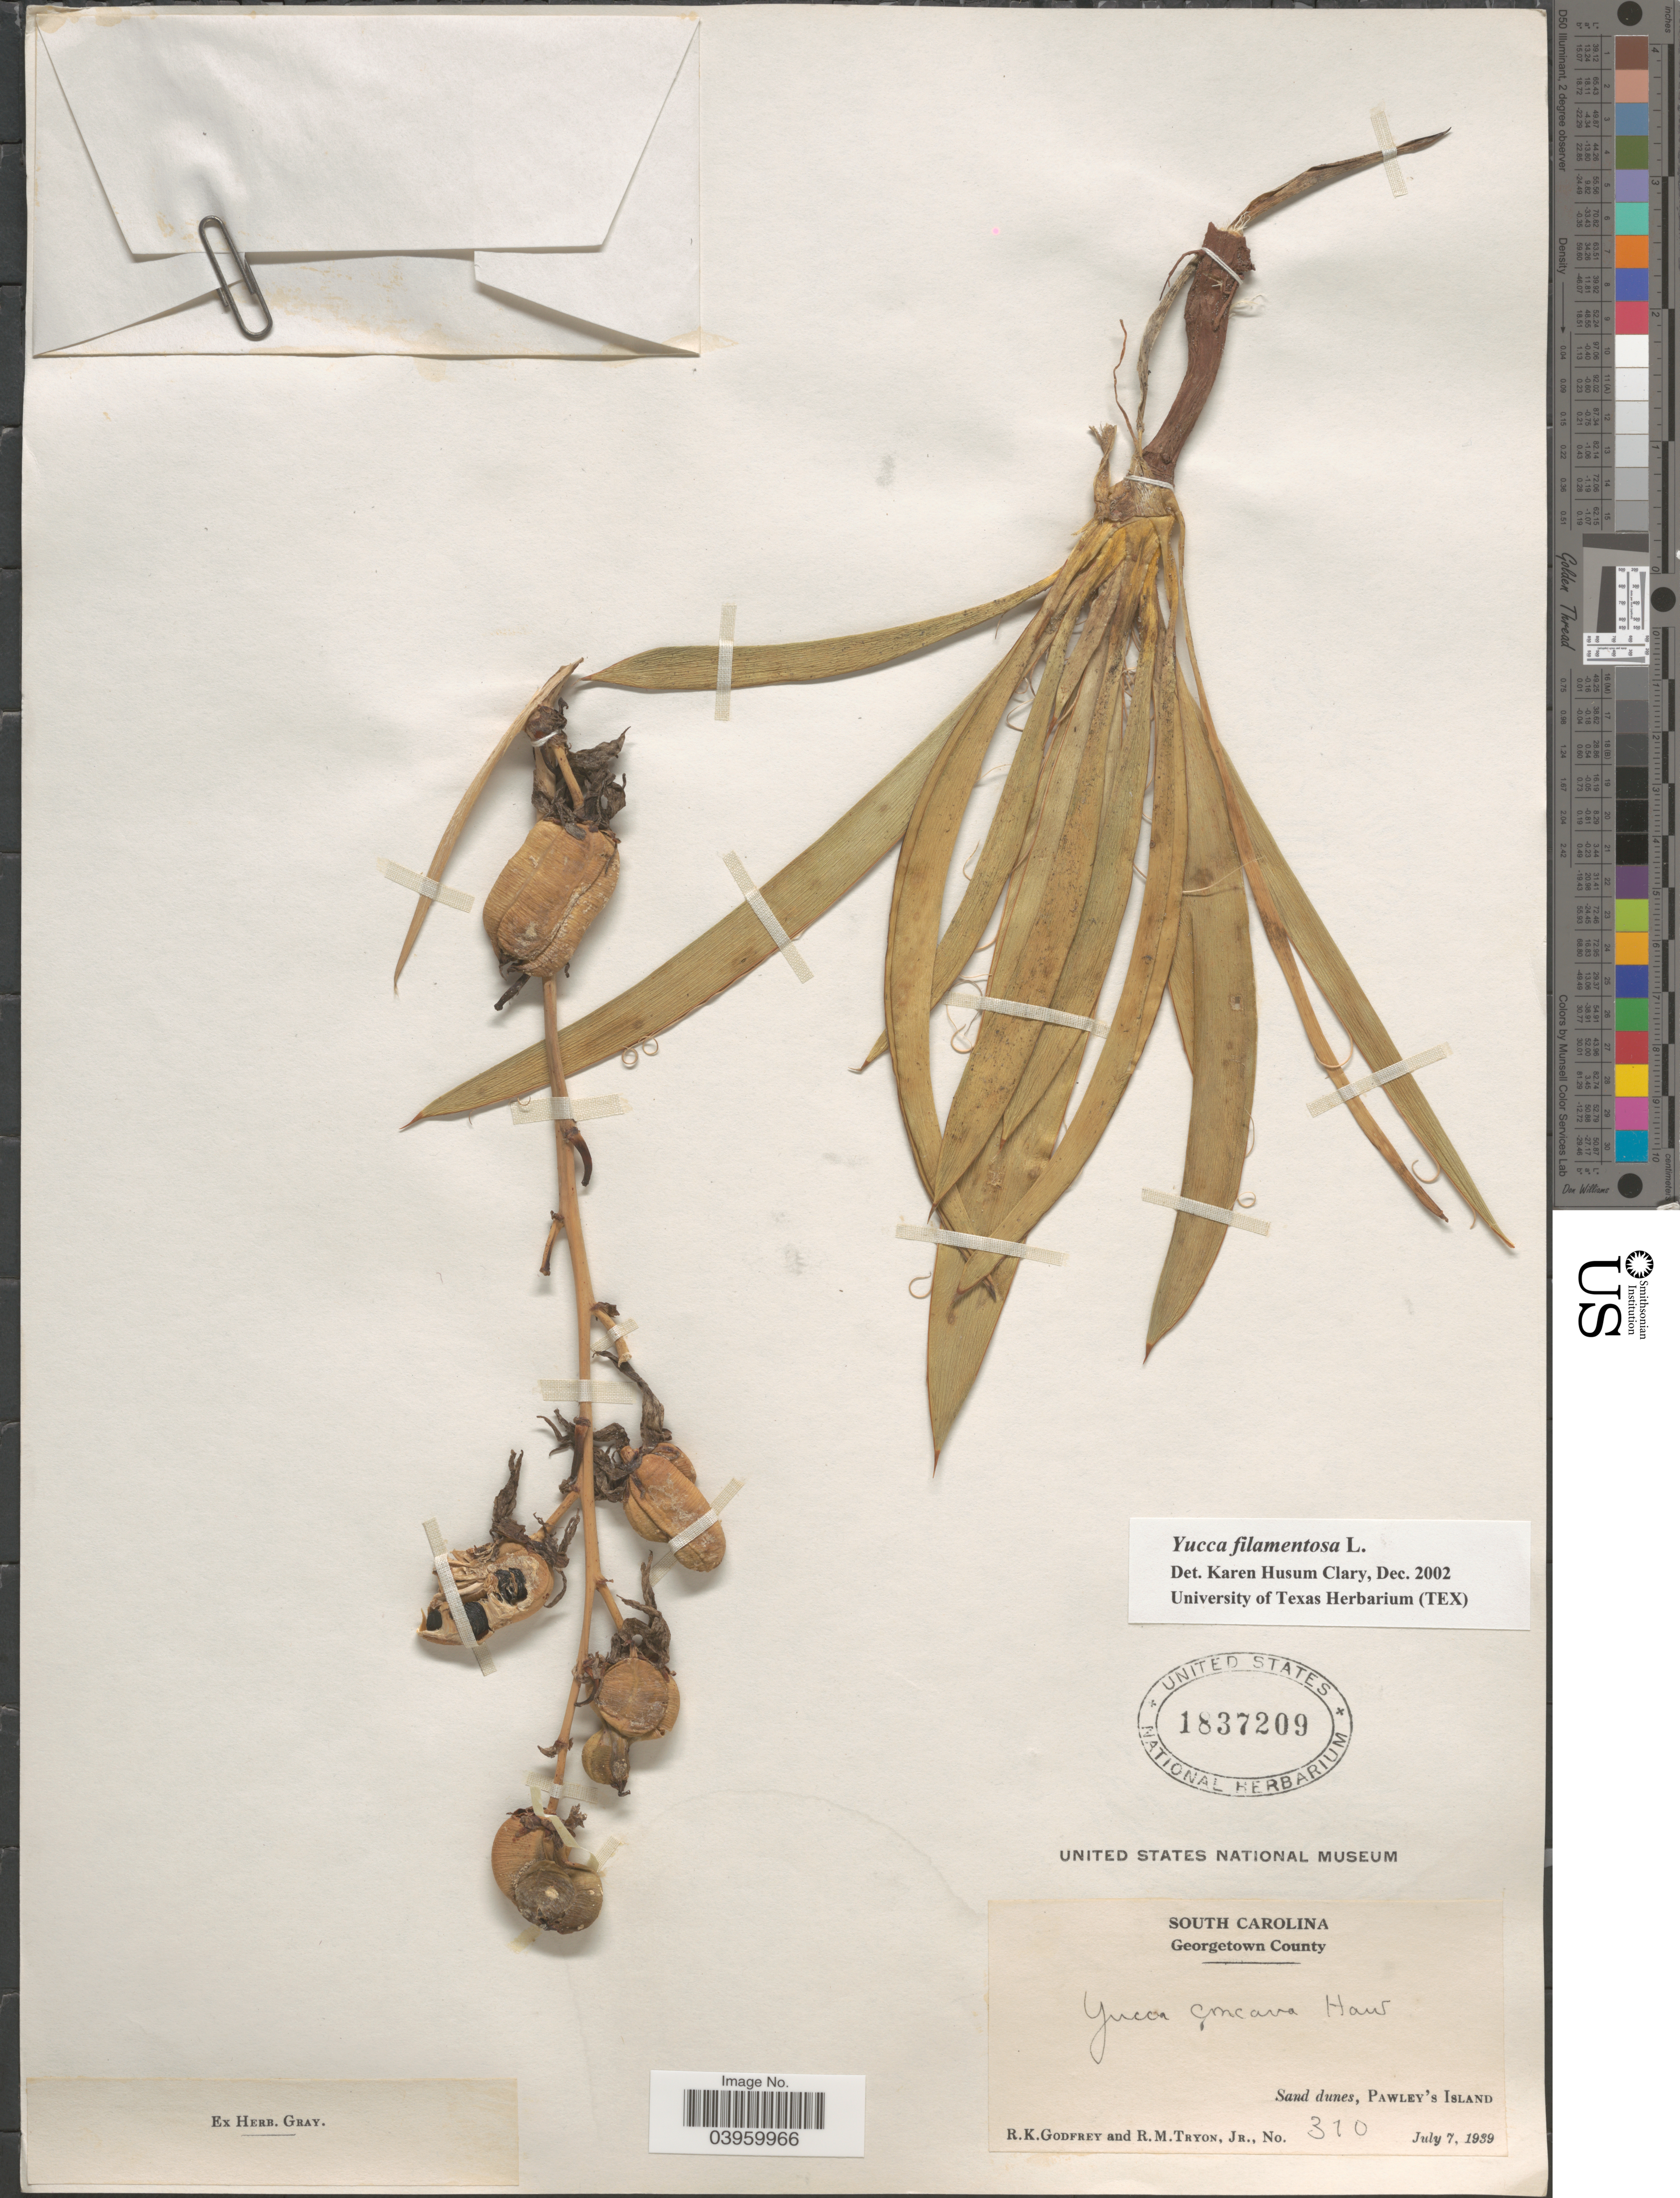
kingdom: Plantae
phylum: Tracheophyta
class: Liliopsida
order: Asparagales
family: Asparagaceae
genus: Yucca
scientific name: Yucca filamentosa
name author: L.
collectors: R. K. Godfrey & R. Tryon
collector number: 310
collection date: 1939-07-07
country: United States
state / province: South Carolina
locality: Georgetown County. Sand dunes, Pawley's Island.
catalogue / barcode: US 1837209